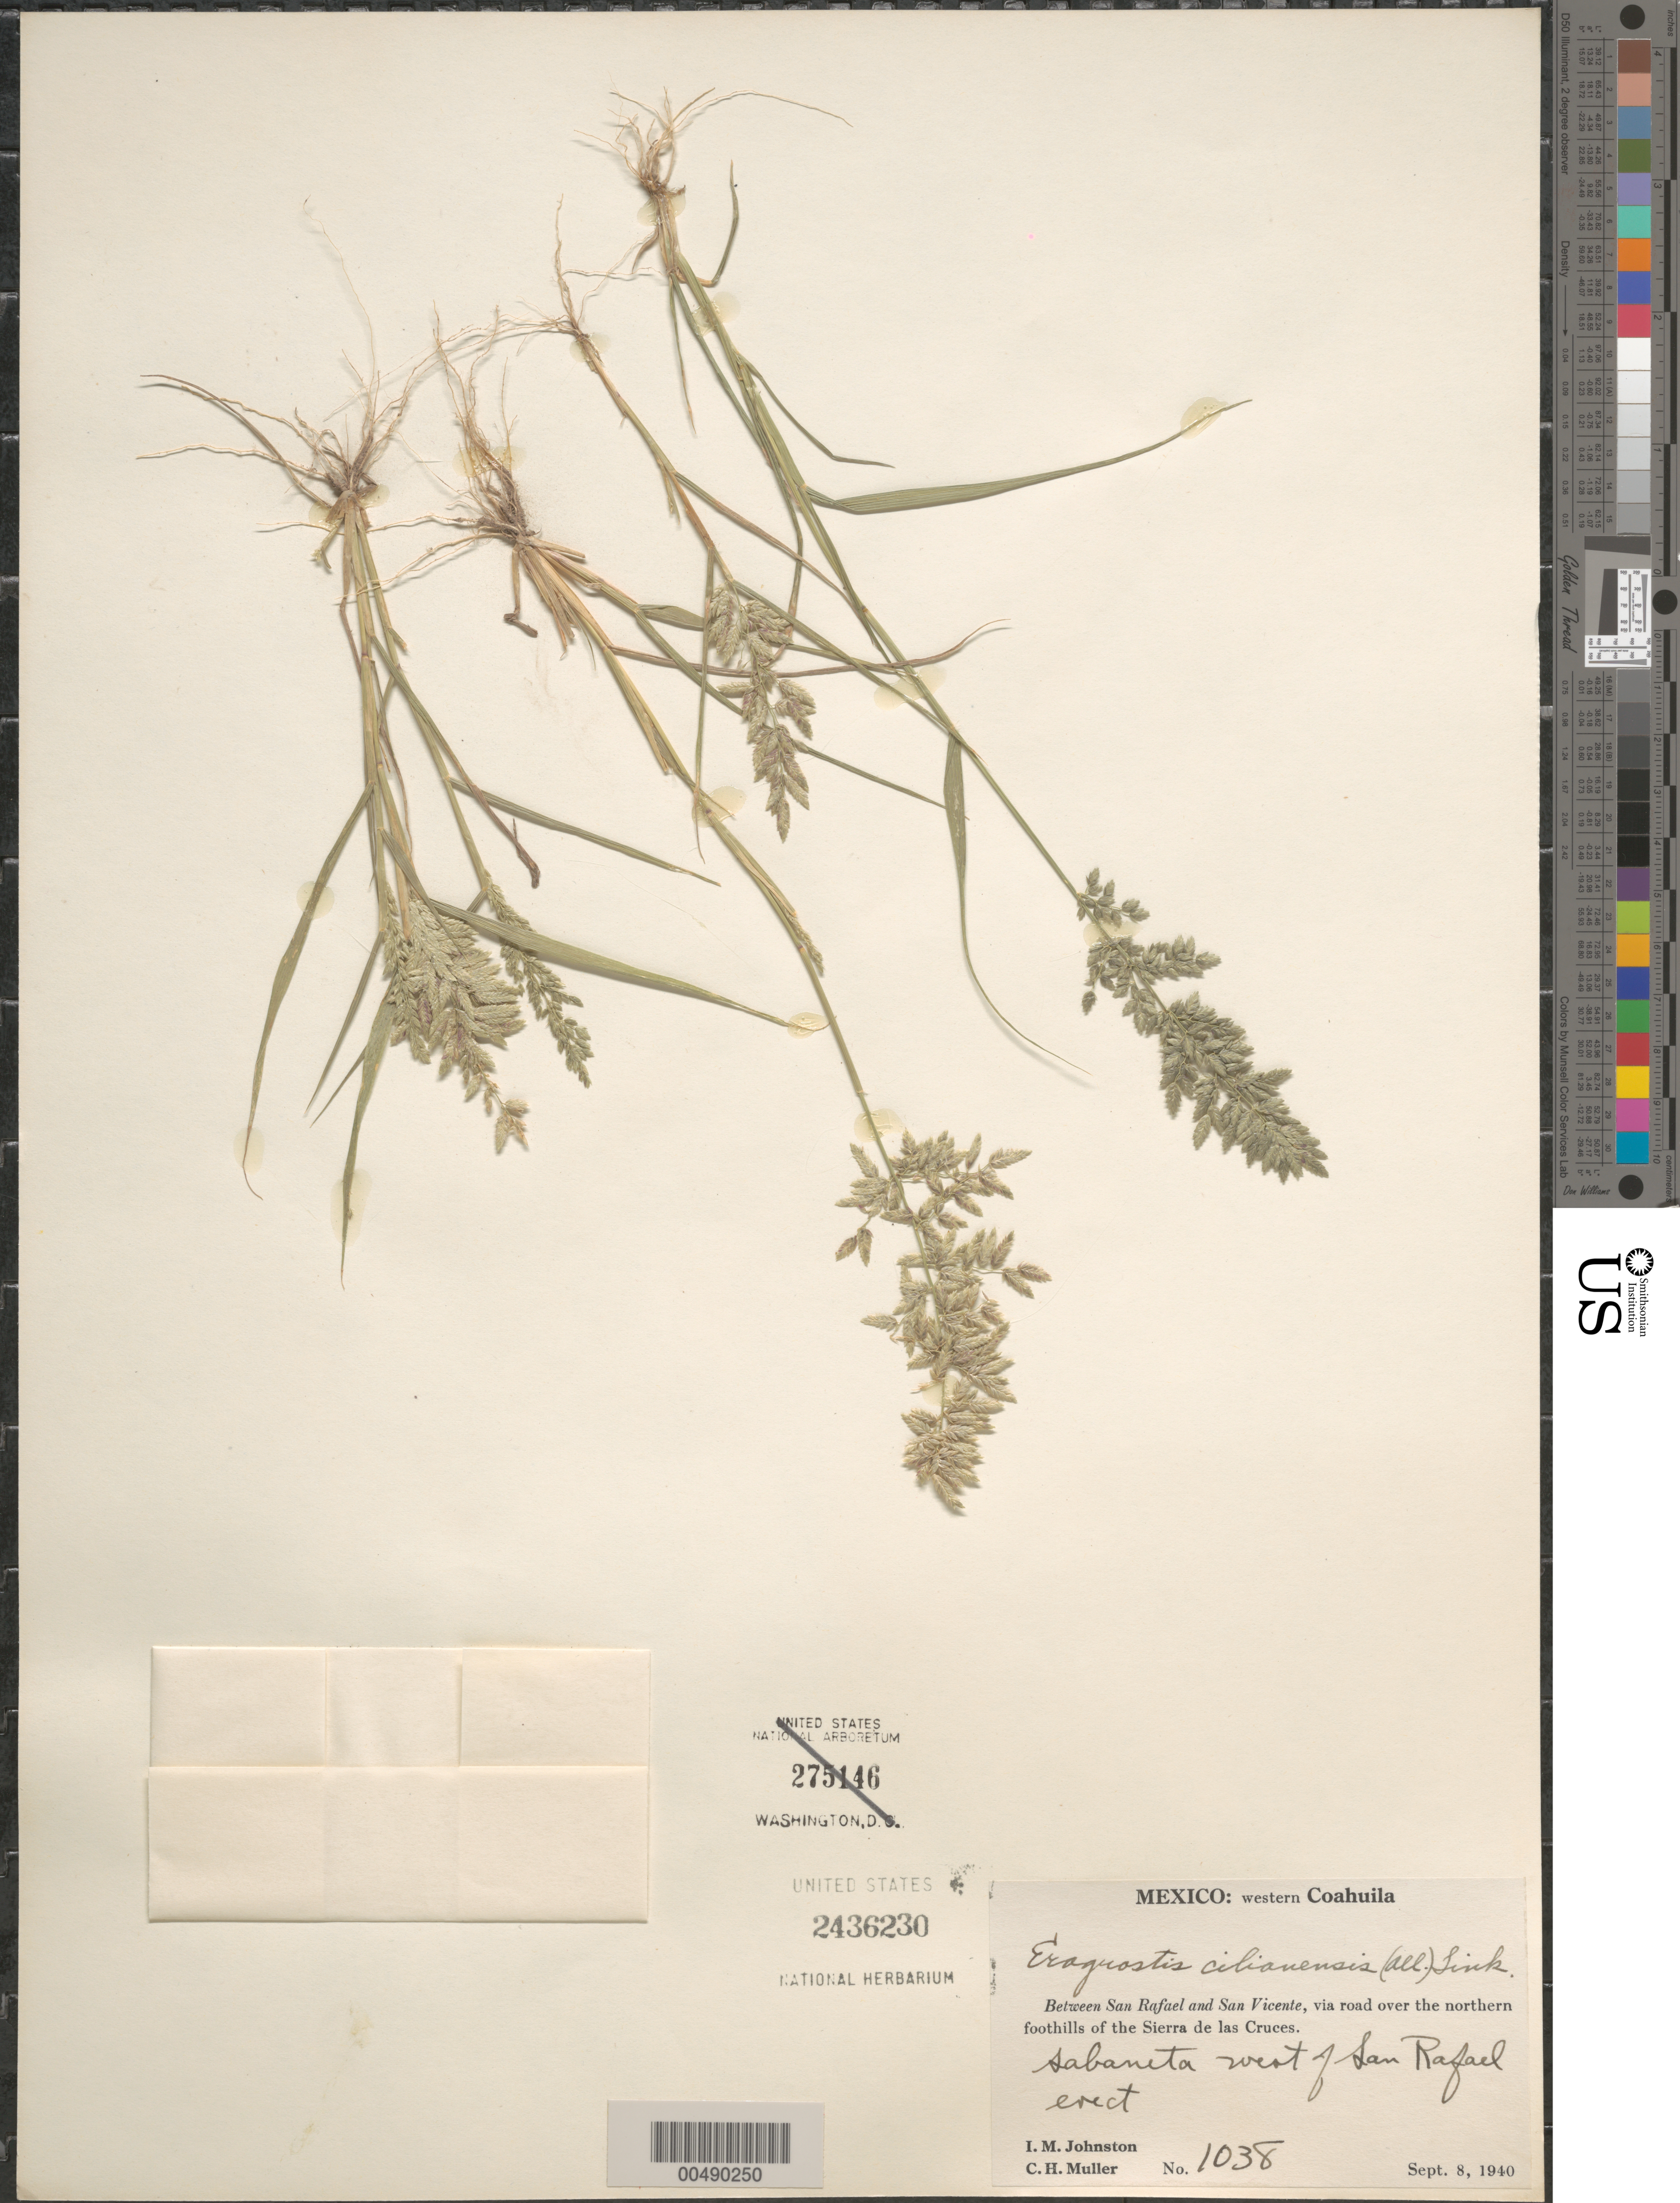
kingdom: Plantae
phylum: Tracheophyta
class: Liliopsida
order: Poales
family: Poaceae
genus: Eragrostis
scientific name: Eragrostis cilianensis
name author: (Bellardi) Vignolo ex Janch.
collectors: I.M. Johnston & C. H. Müller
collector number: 1038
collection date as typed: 8 Sep 1940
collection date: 1940-09-08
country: Mexico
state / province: Coahuila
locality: W Coahuila, btwn San Rafael and San Vicente, via rd over the N foothills of the Sierra de las Cruces, Sabaneta W of San Rafael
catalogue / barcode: US 2436230